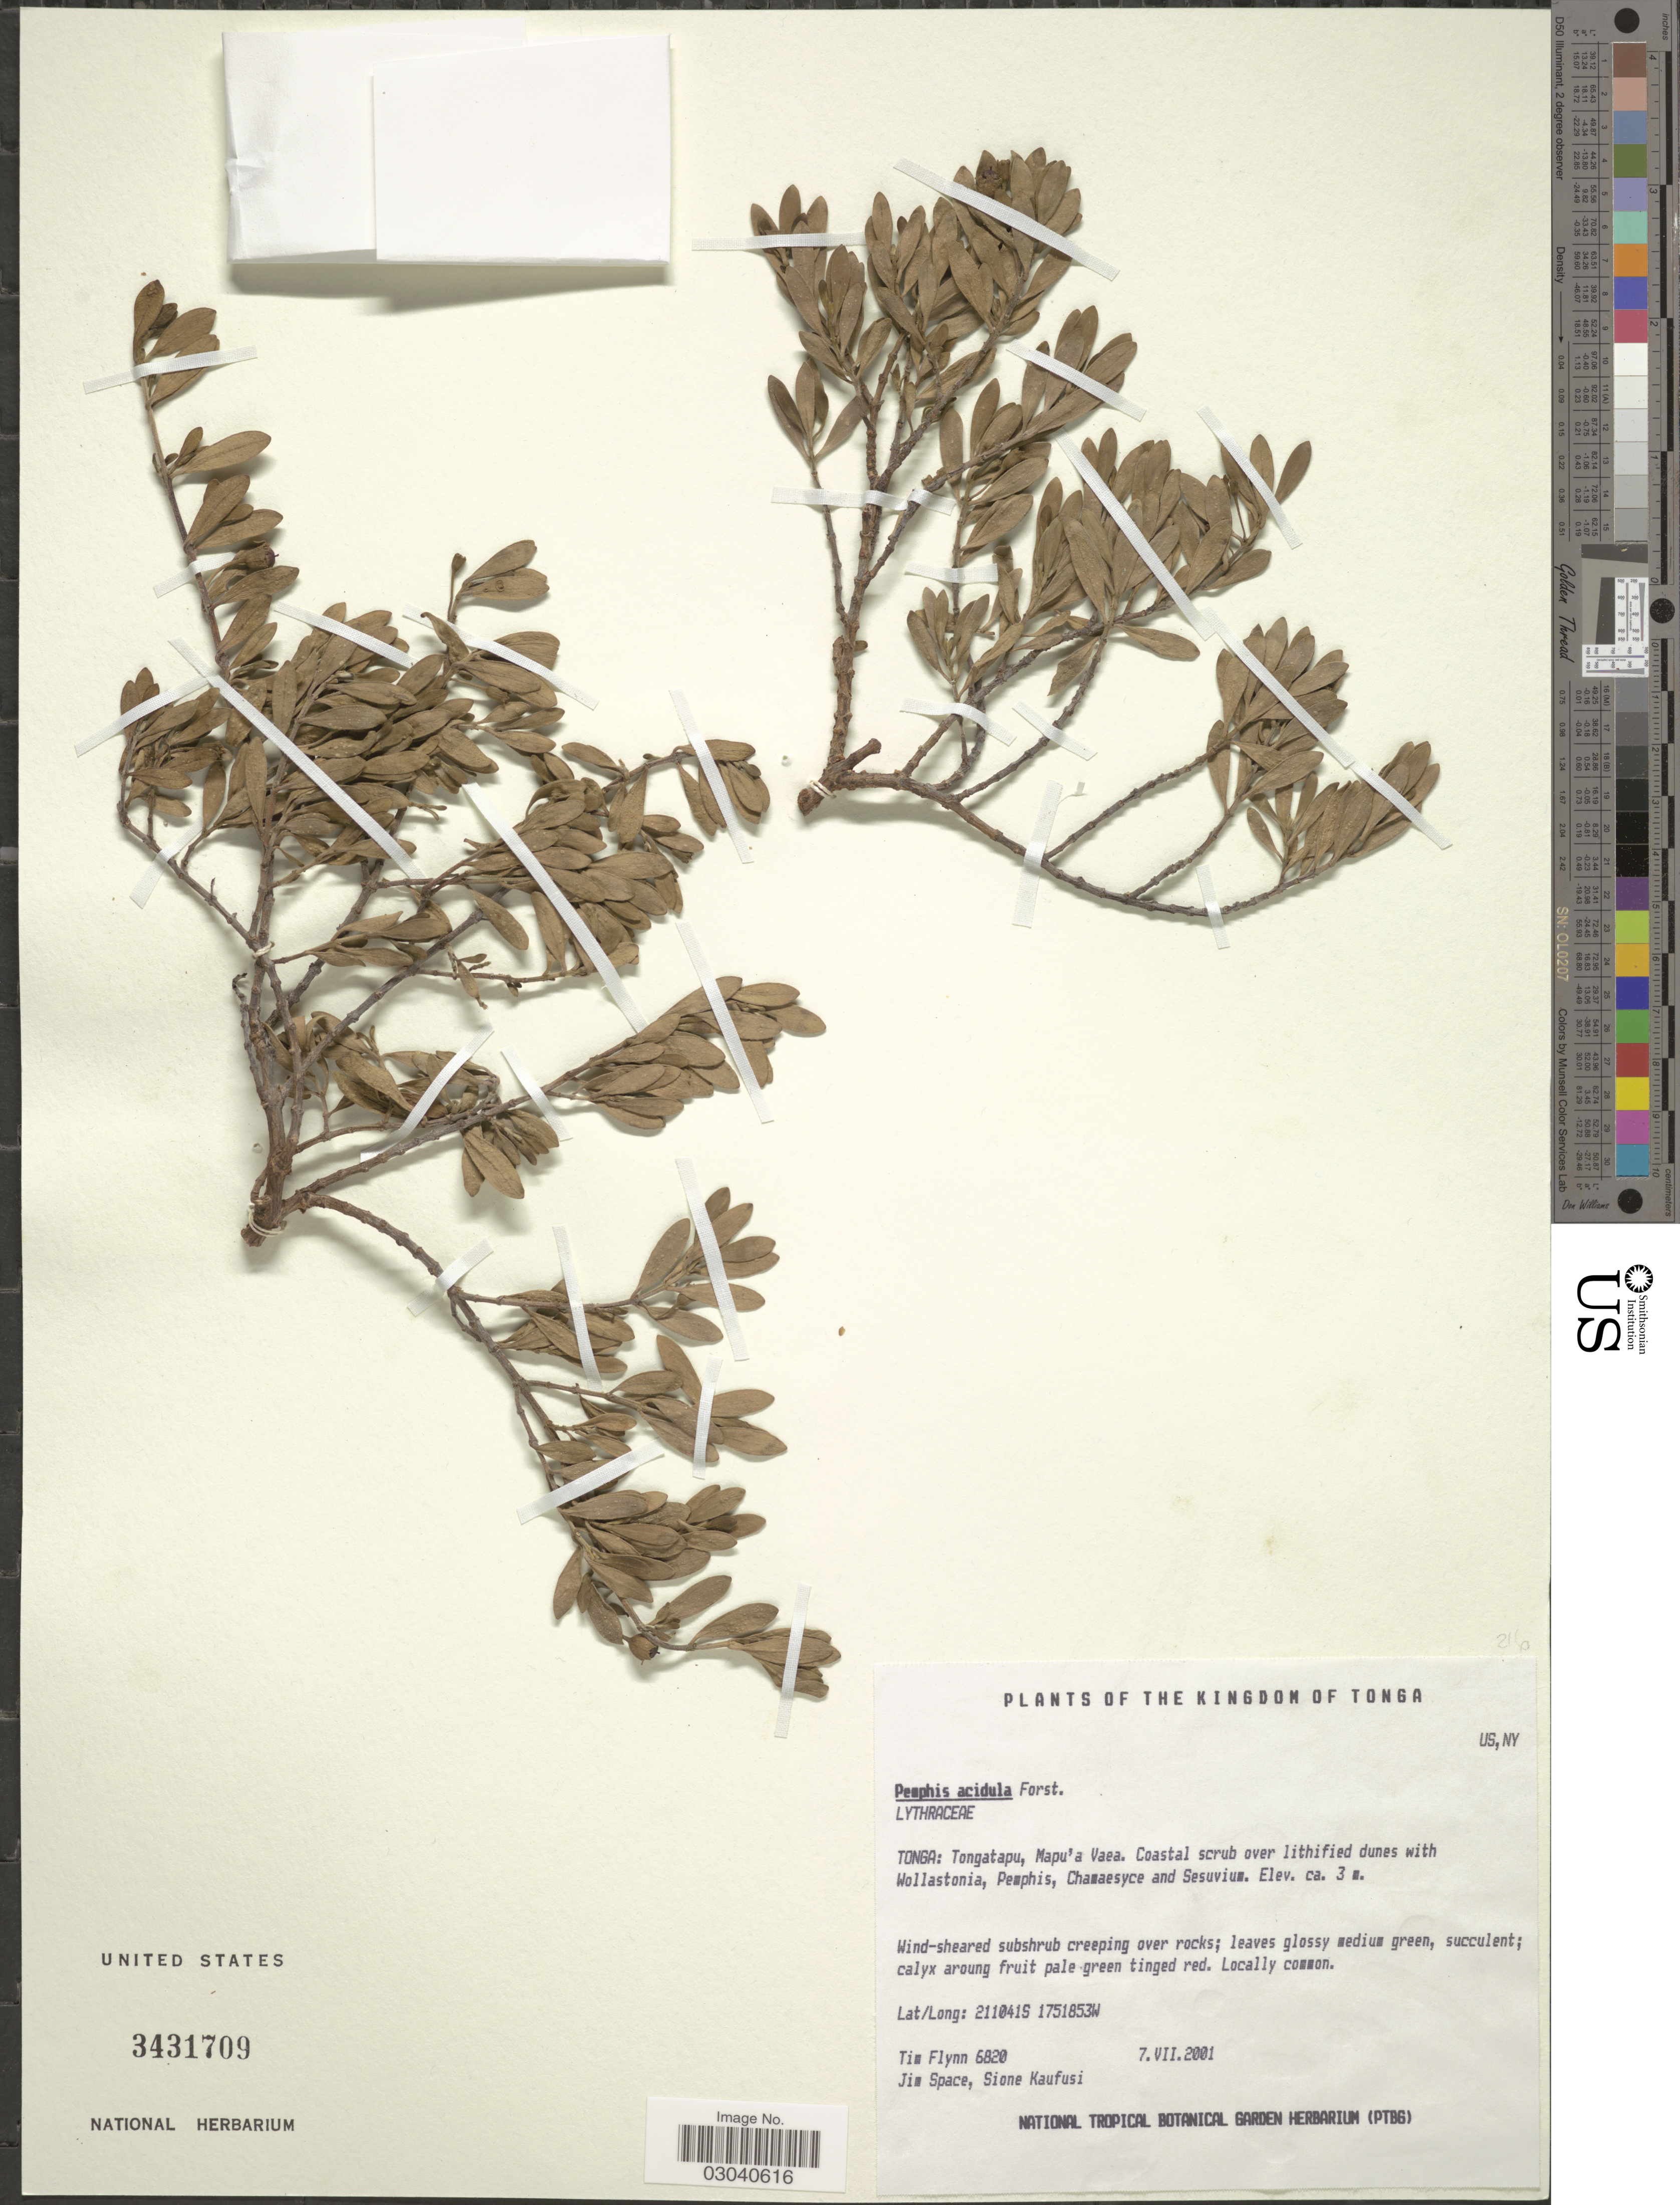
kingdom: Plantae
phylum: Tracheophyta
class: Magnoliopsida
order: Myrtales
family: Lythraceae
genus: Pemphis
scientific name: Pemphis acidula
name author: J.R. Forst. & G. Forst.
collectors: T. Flynn, J. Space & S. Kaufusi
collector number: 6820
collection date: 2001-07-07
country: Tonga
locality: The Kingdom of Tonga. Tongatapu, Mapu'a Vaea.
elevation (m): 3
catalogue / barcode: US 3431709